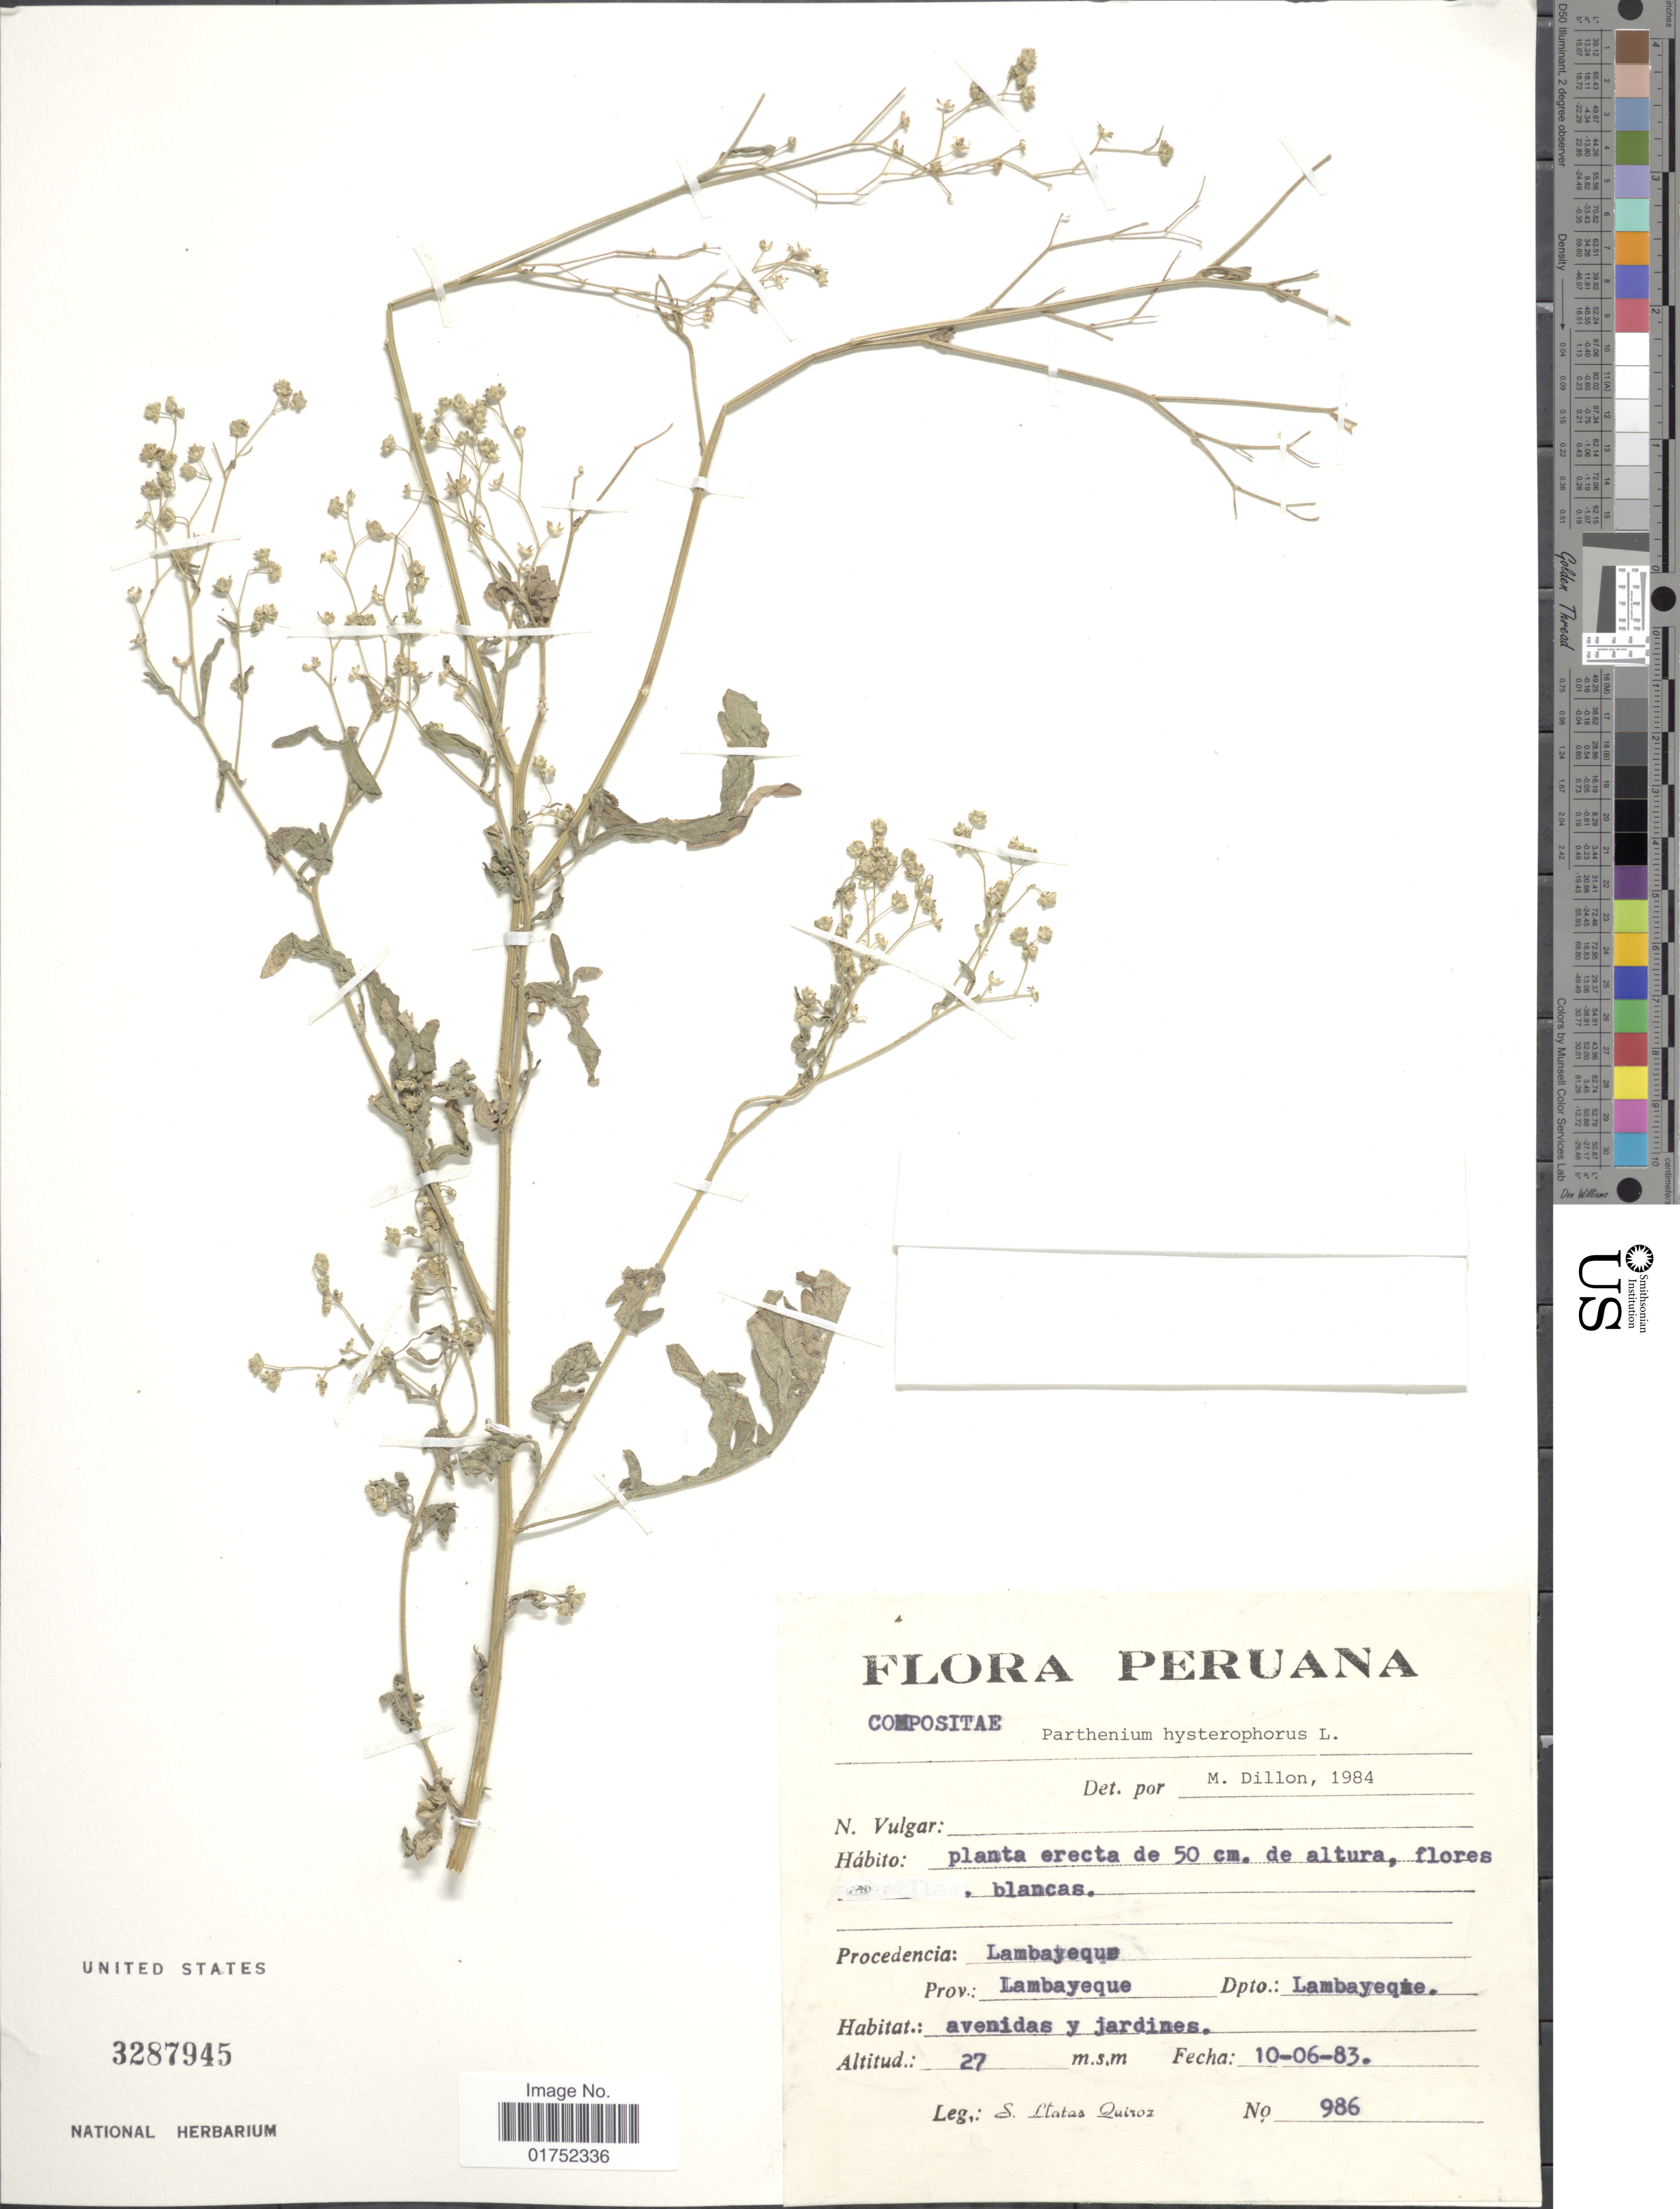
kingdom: Plantae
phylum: Tracheophyta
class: Magnoliopsida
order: Asterales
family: Asteraceae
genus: Parthenium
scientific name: Parthenium hysterophorus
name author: L.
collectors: S. Llatas Quiroz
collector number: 986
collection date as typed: Transcribed d/m/y: 10/6/83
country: Peru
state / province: Lambayeque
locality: Prov. Lambayeque, Dpto. Lambayeque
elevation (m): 27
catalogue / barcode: US 3287945